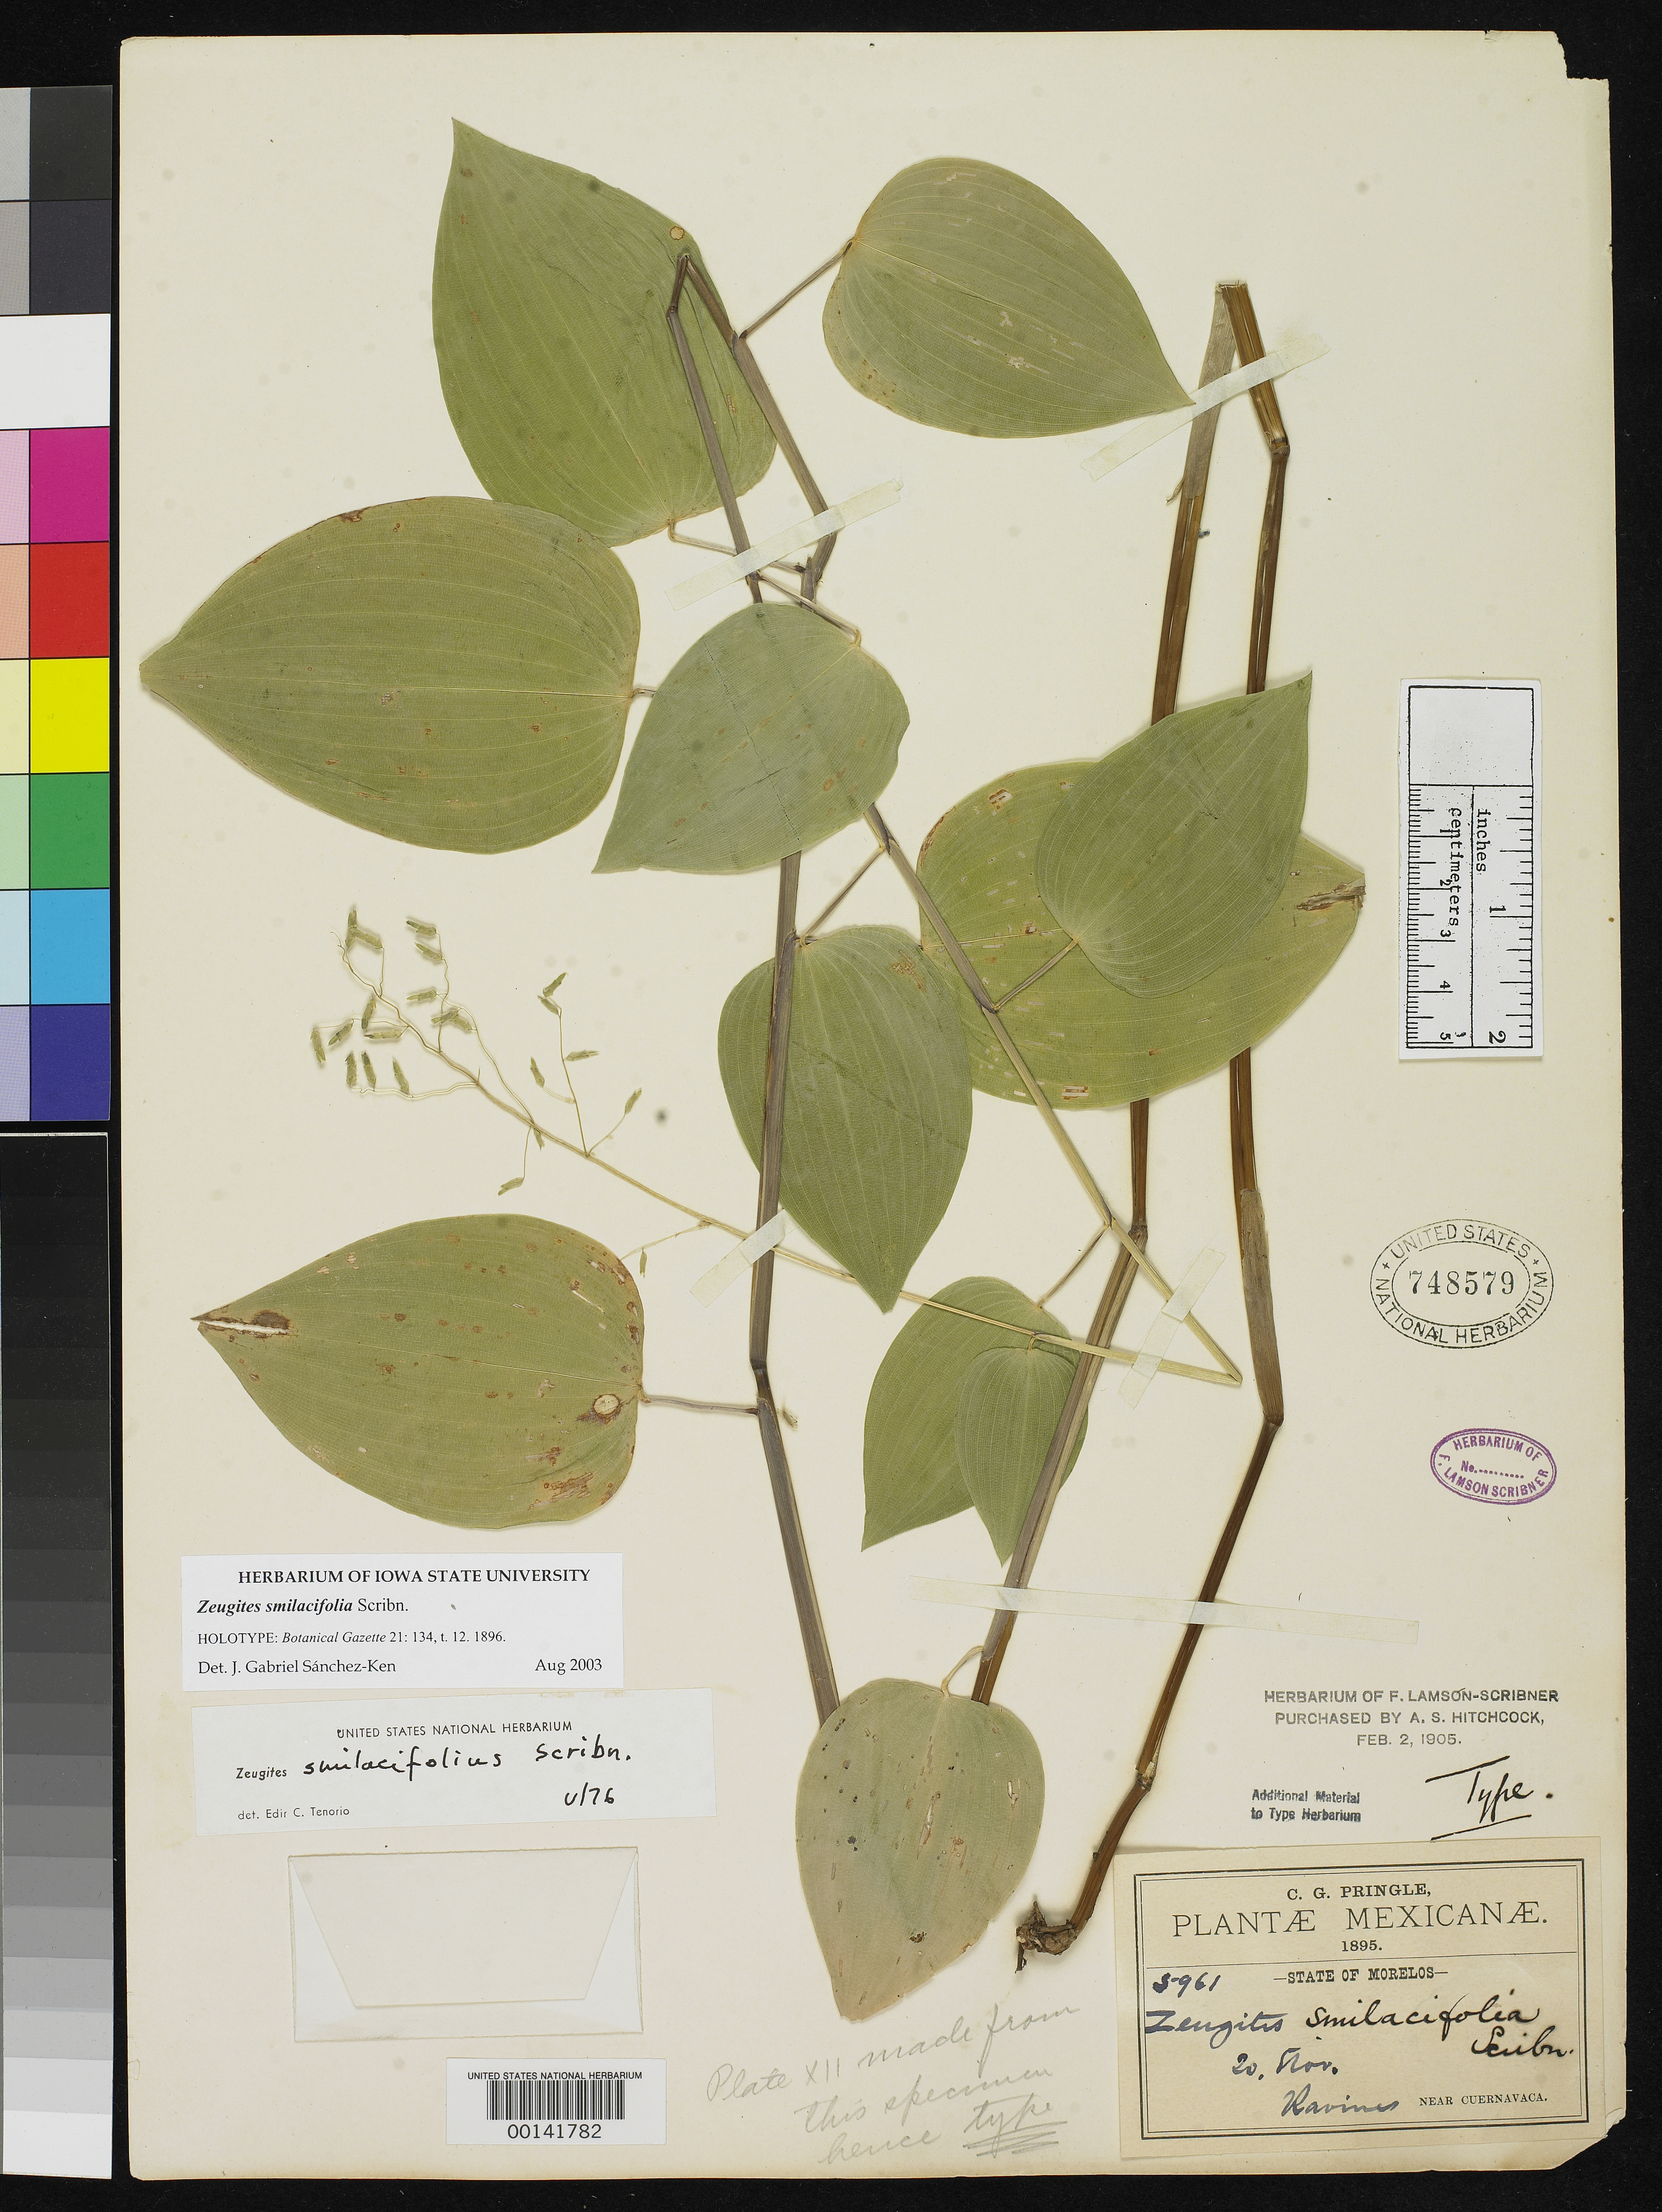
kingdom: Plantae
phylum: Tracheophyta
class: Liliopsida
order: Poales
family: Poaceae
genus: Zeugites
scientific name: Zeugites smilacifolius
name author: Scribn.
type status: Isotype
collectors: C. G. Pringle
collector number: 5961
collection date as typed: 20 Nov 1895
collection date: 1895-11-20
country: Mexico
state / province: Morelos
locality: Near Cuernavaca.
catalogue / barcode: US 748579